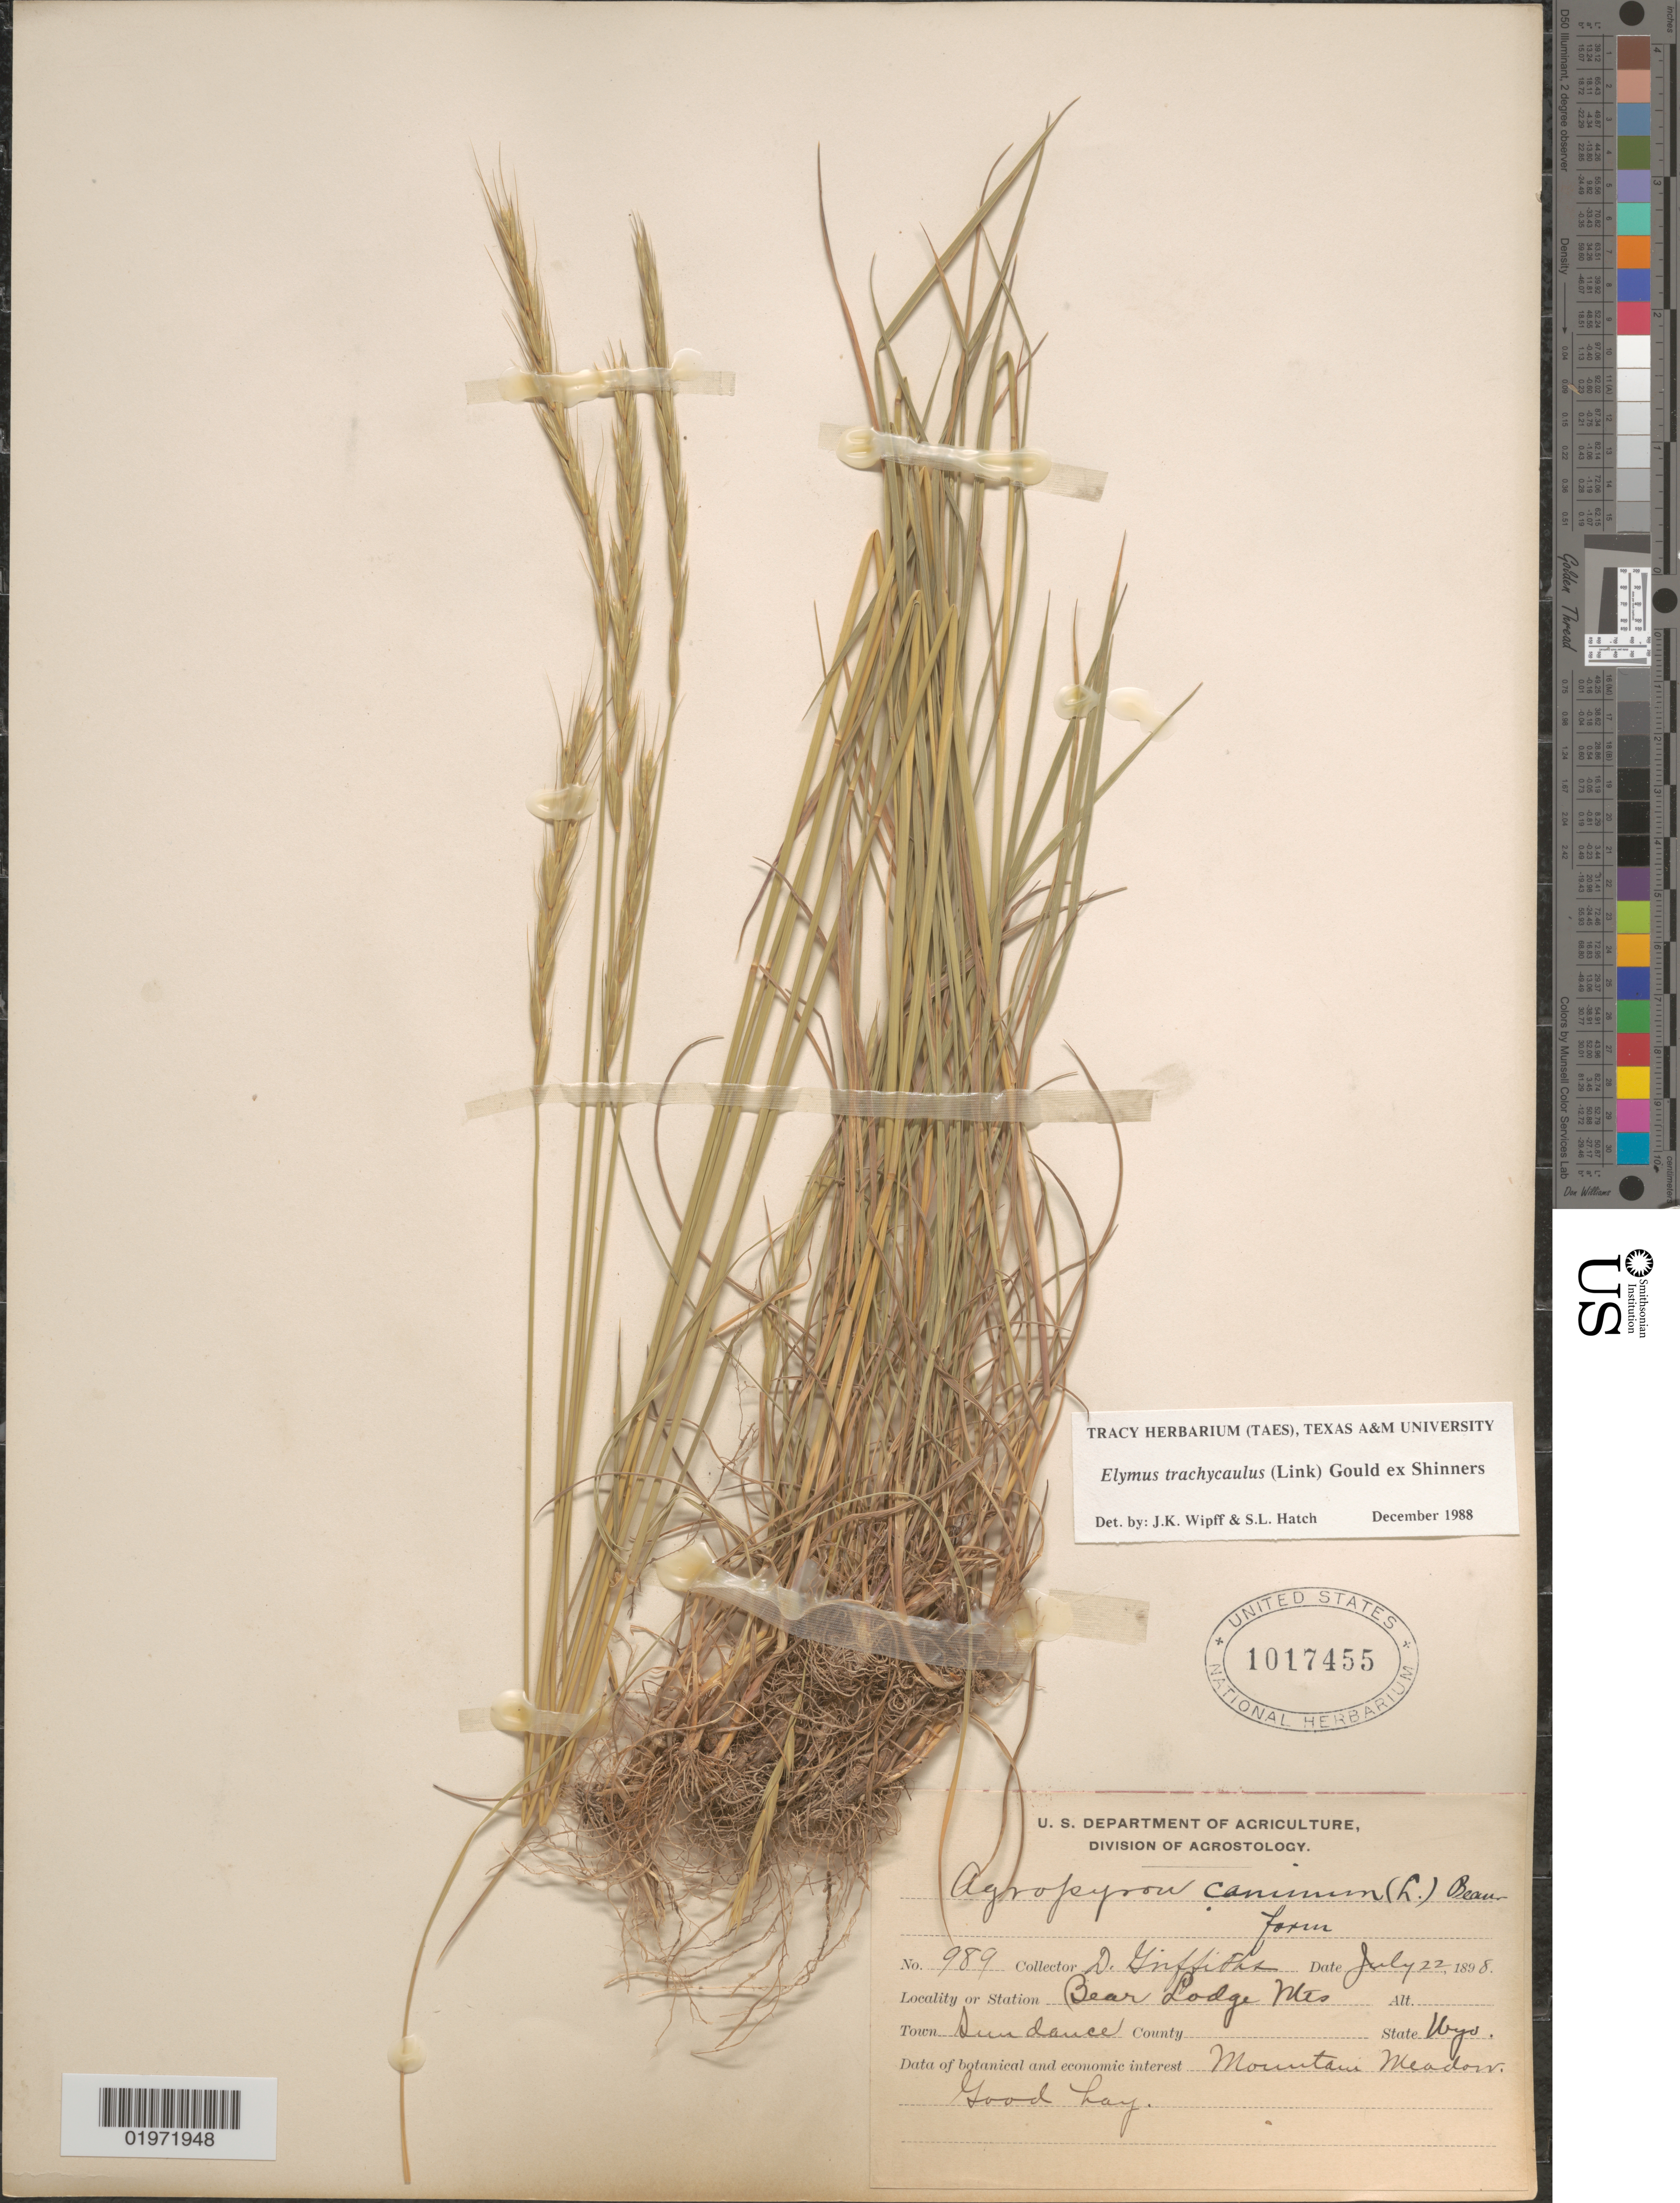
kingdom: Plantae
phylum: Tracheophyta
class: Liliopsida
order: Poales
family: Poaceae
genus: Elymus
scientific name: Elymus trachycaulus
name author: (Link) Gould ex Shinners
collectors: D. Griffiths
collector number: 989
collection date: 1898-07-22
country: United States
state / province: Wyoming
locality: Bear Lodge Mts. Town Sundance. Mountain meadow. Good hay.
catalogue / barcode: US 1017455